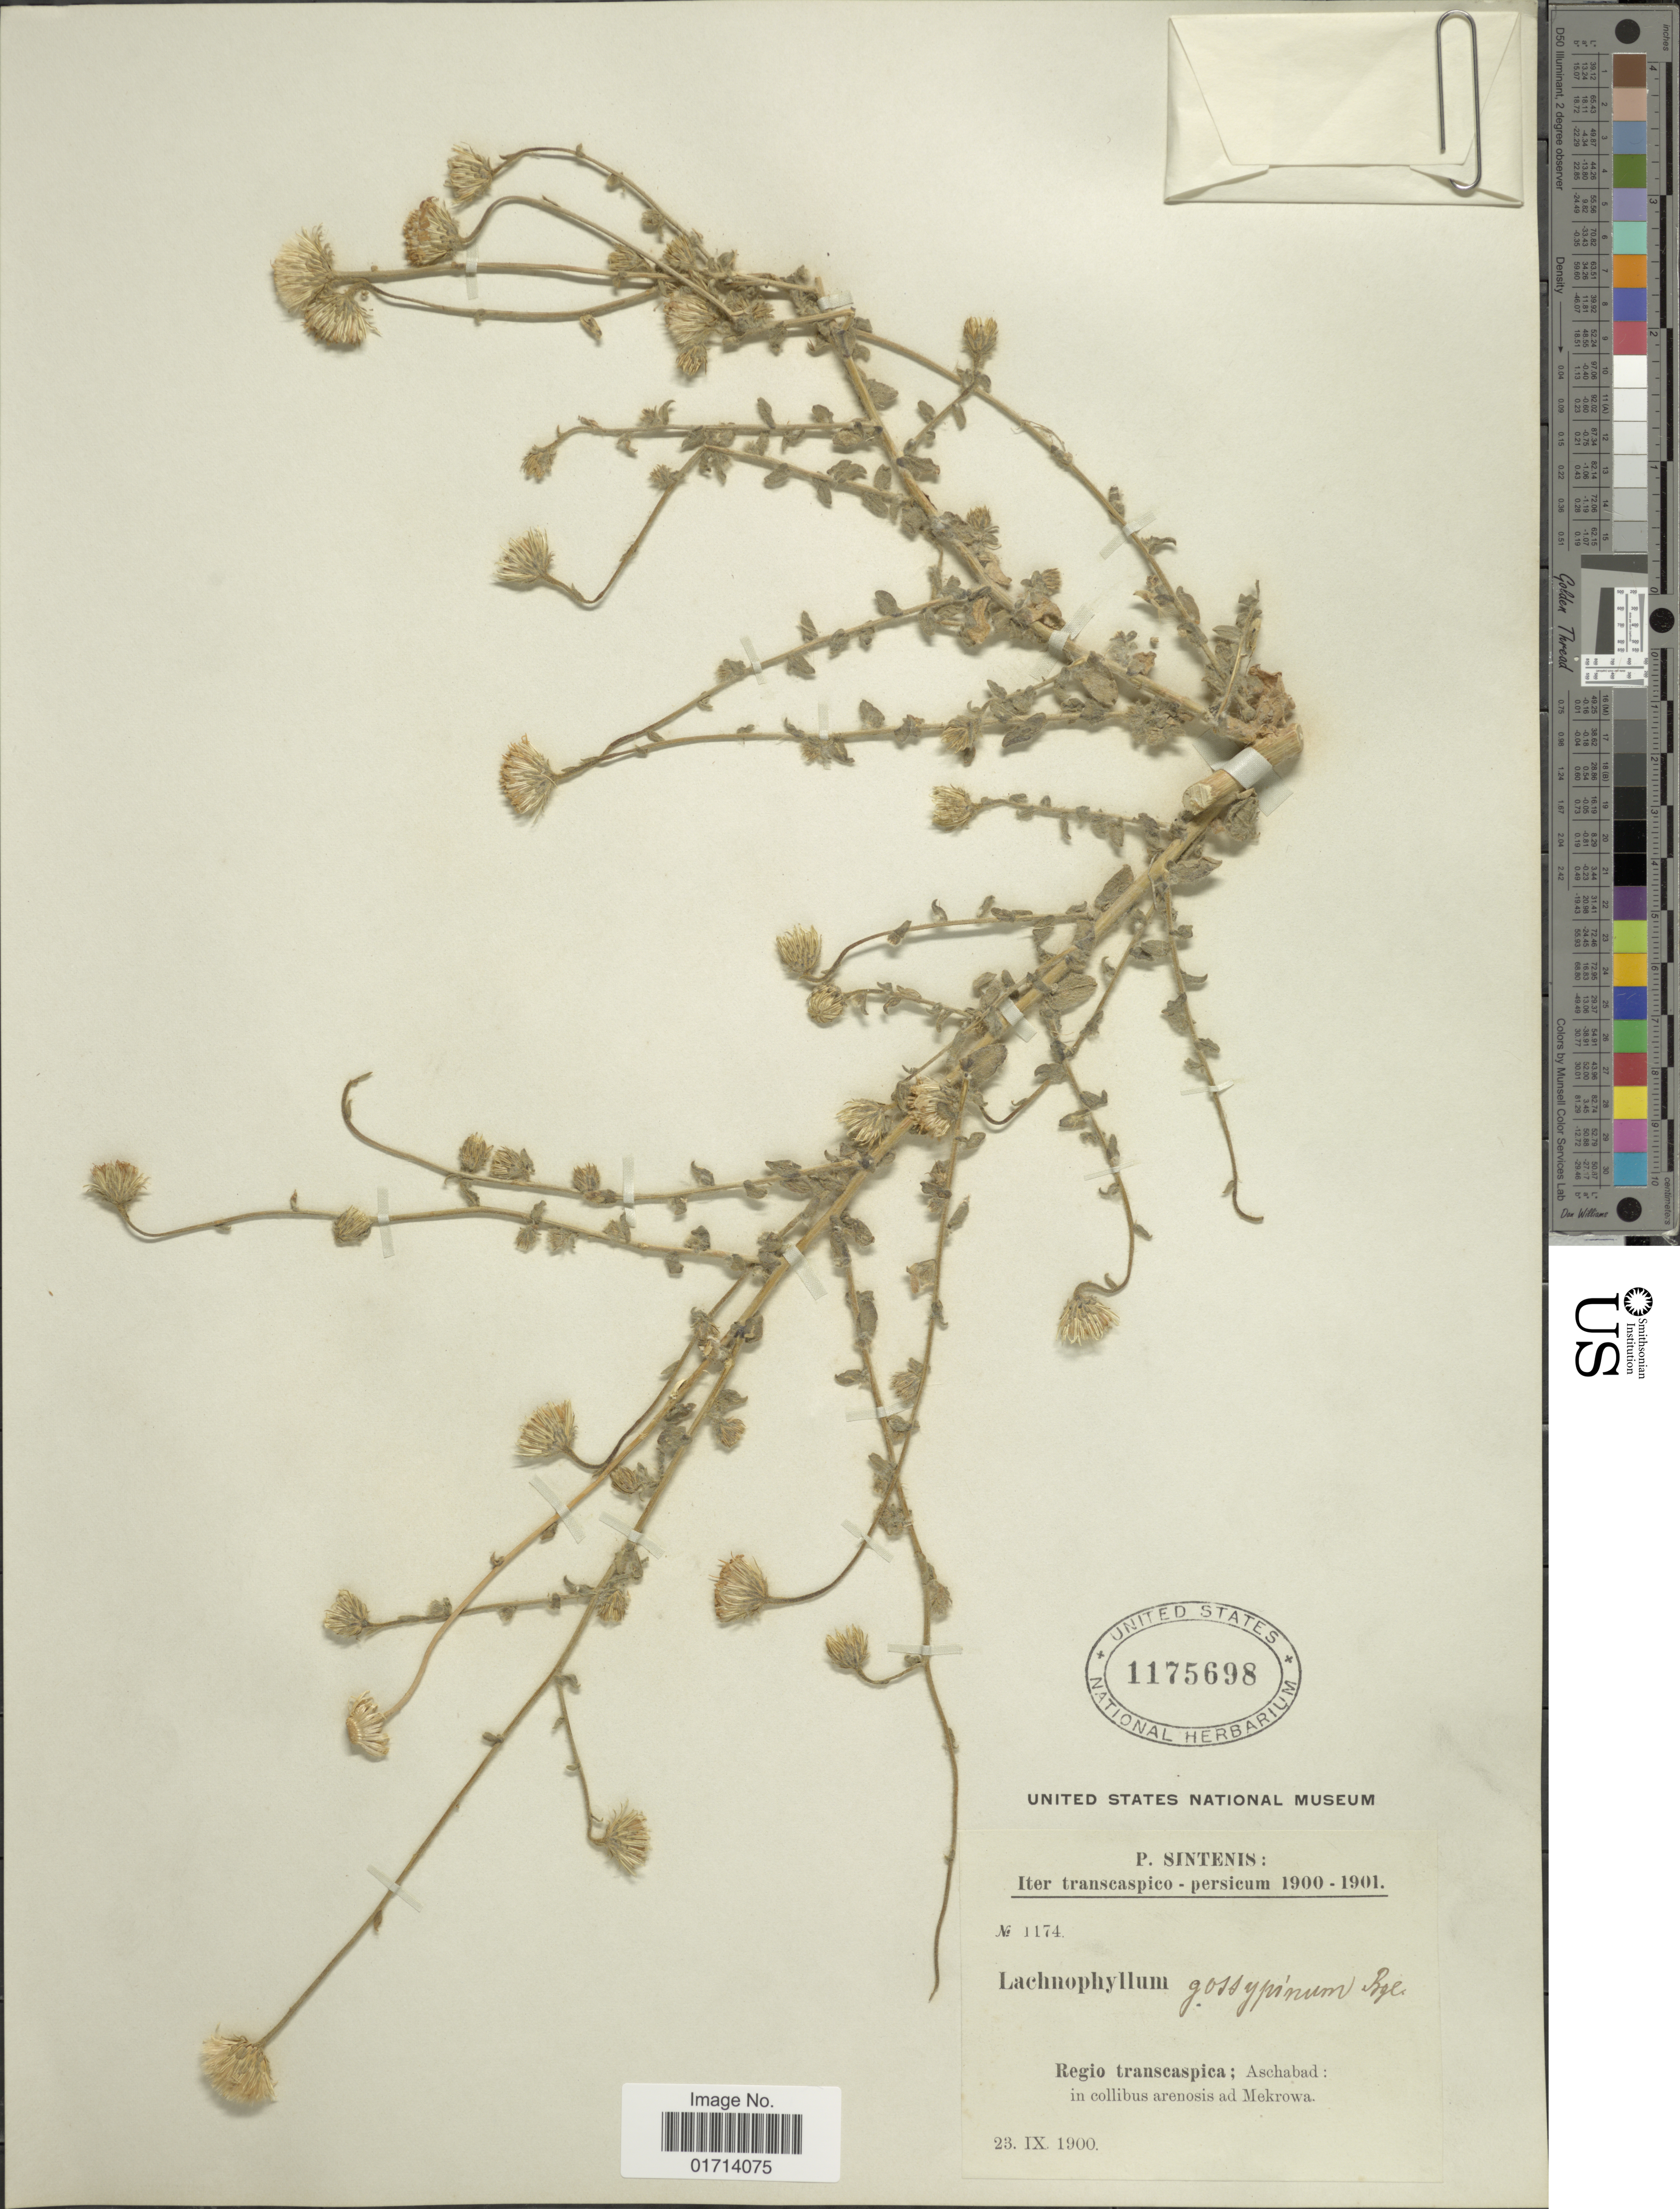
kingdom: Plantae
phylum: Tracheophyta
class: Magnoliopsida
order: Asterales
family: Asteraceae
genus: Lachnophyllum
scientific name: Lachnophyllum gossypinum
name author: Bunge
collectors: P. Sintenis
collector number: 1174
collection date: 1900-09-23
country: Turkmenistan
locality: Regio transcaspica; Aschabad: in collibus arenosis ad Mekrowa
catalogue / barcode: US 1175698